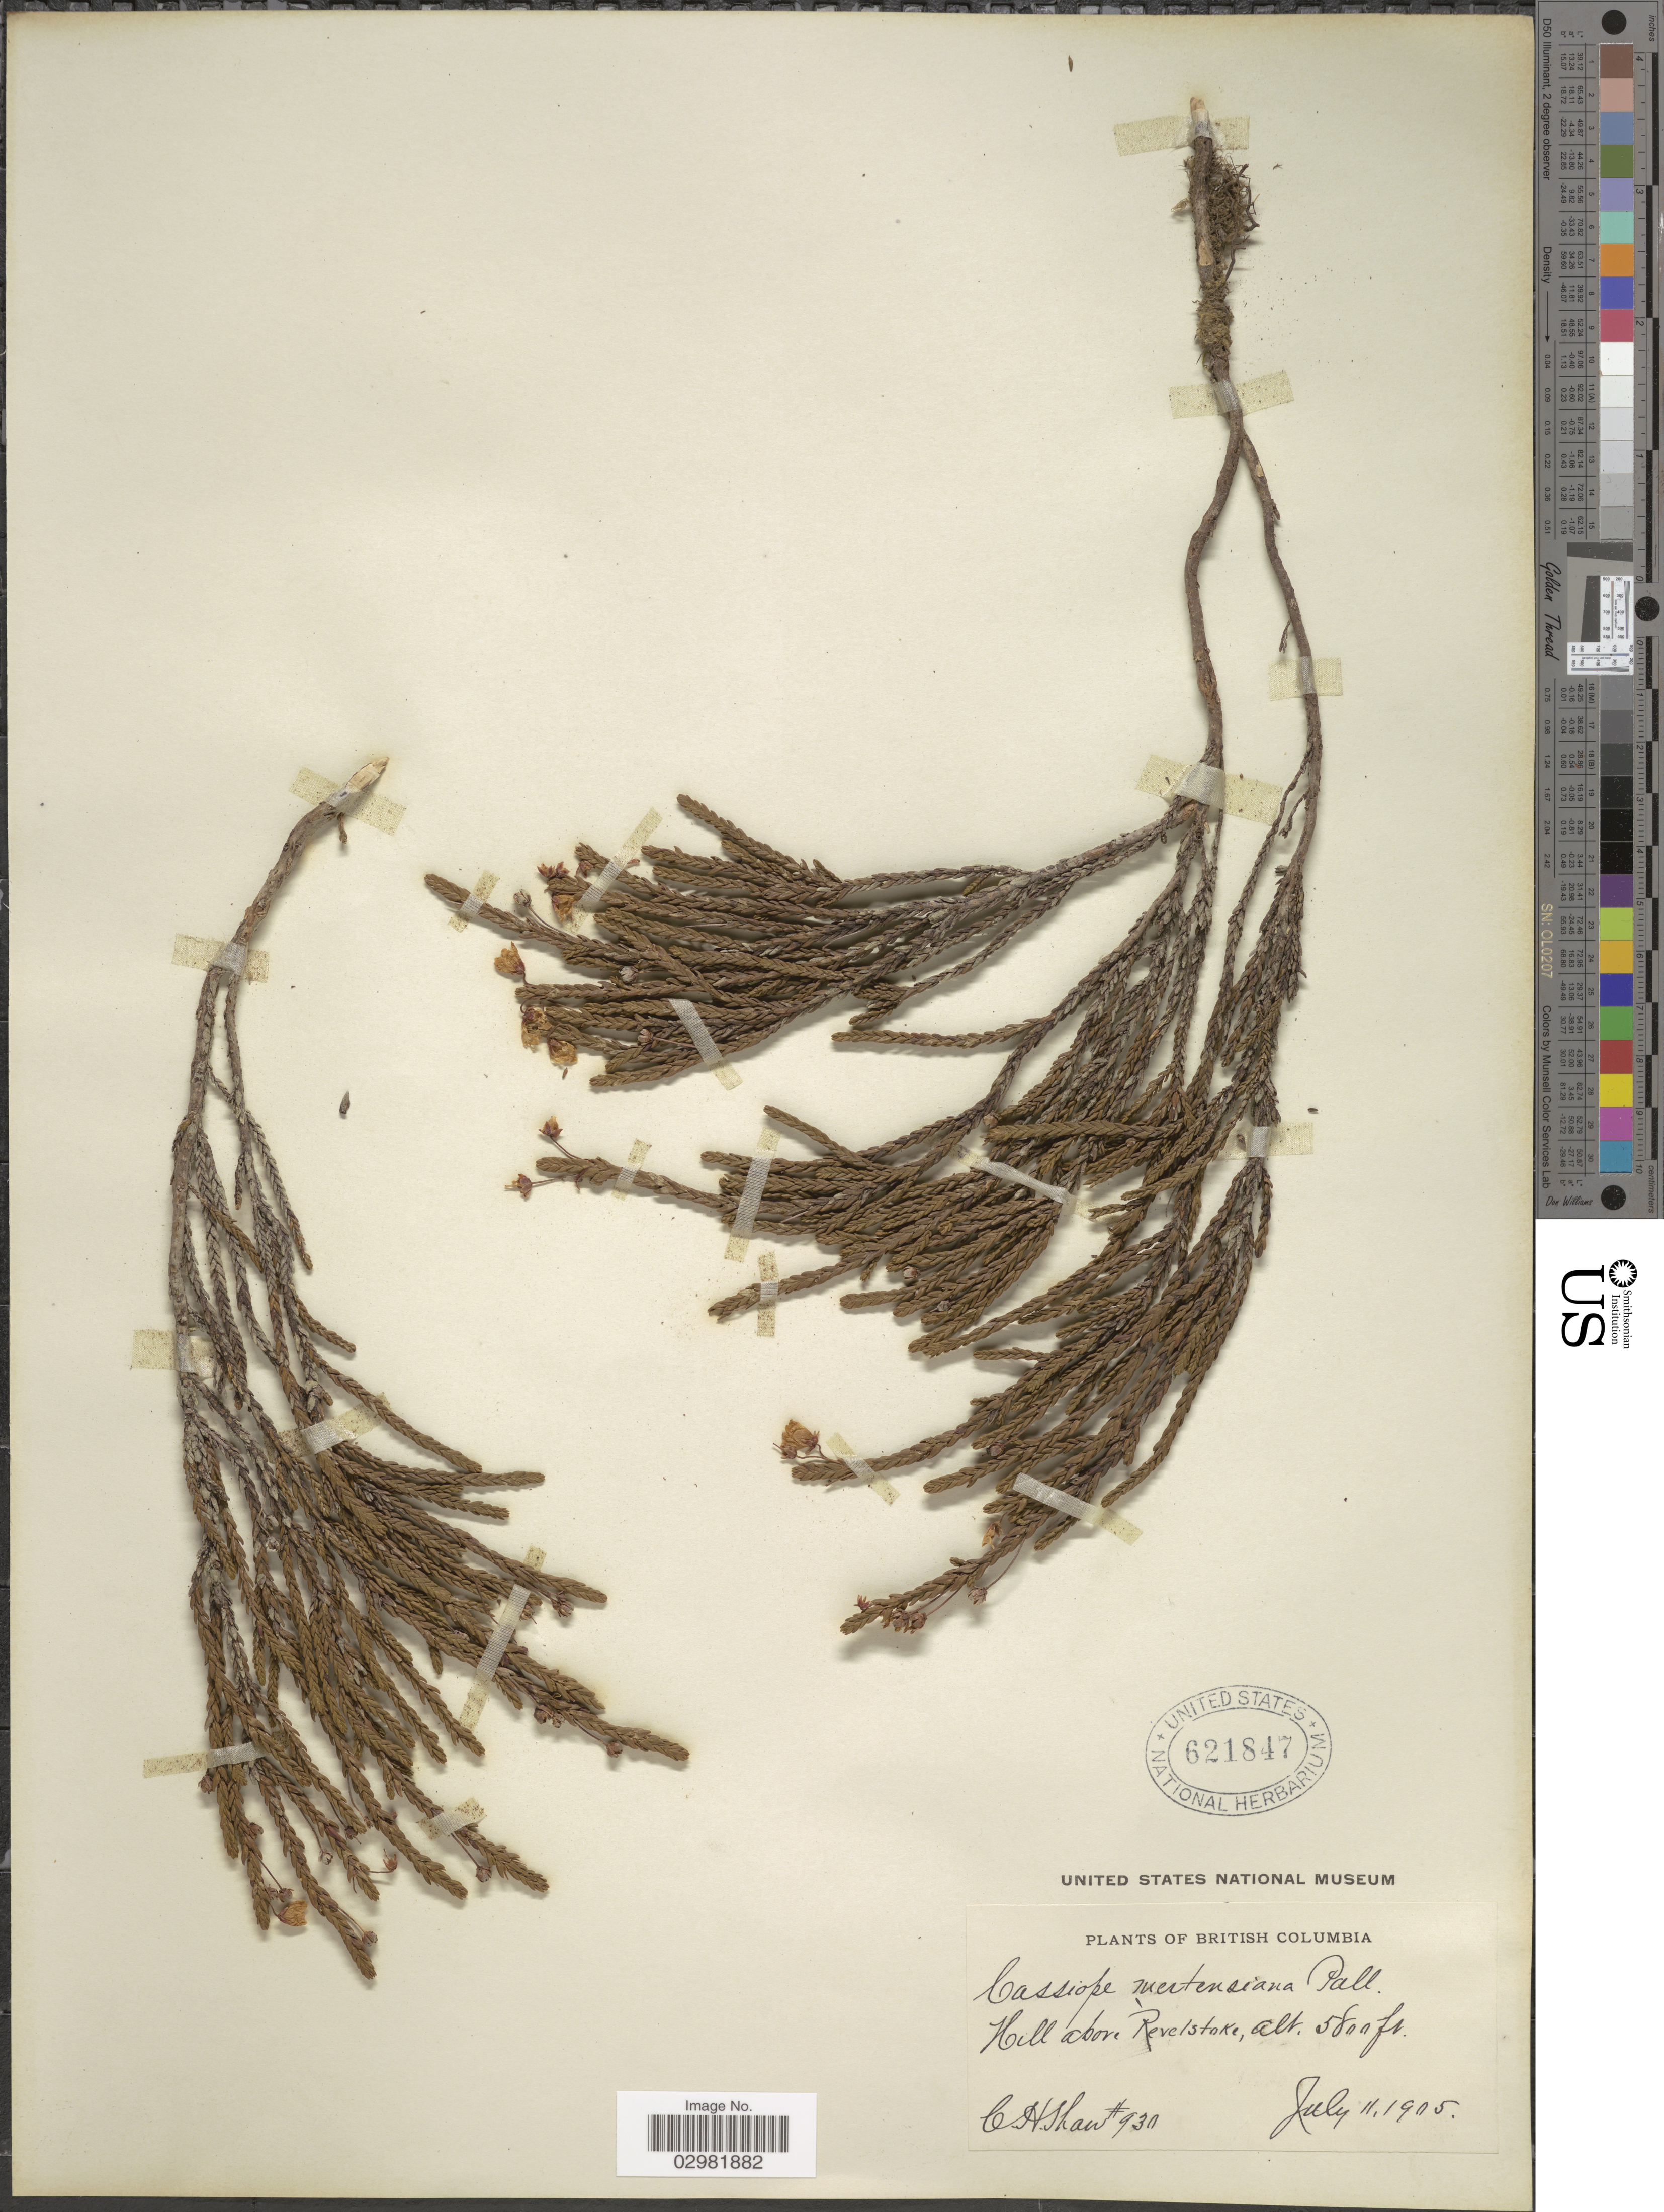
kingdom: Plantae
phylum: Tracheophyta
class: Magnoliopsida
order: Ericales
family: Ericaceae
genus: Cassiope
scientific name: Cassiope mertensiana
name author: (Bong.) G. Don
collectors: C. H. Shaw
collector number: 930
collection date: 1905-07-11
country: Canada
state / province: British Columbia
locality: Hill above Revelstoke.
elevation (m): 1768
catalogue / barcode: US 621847